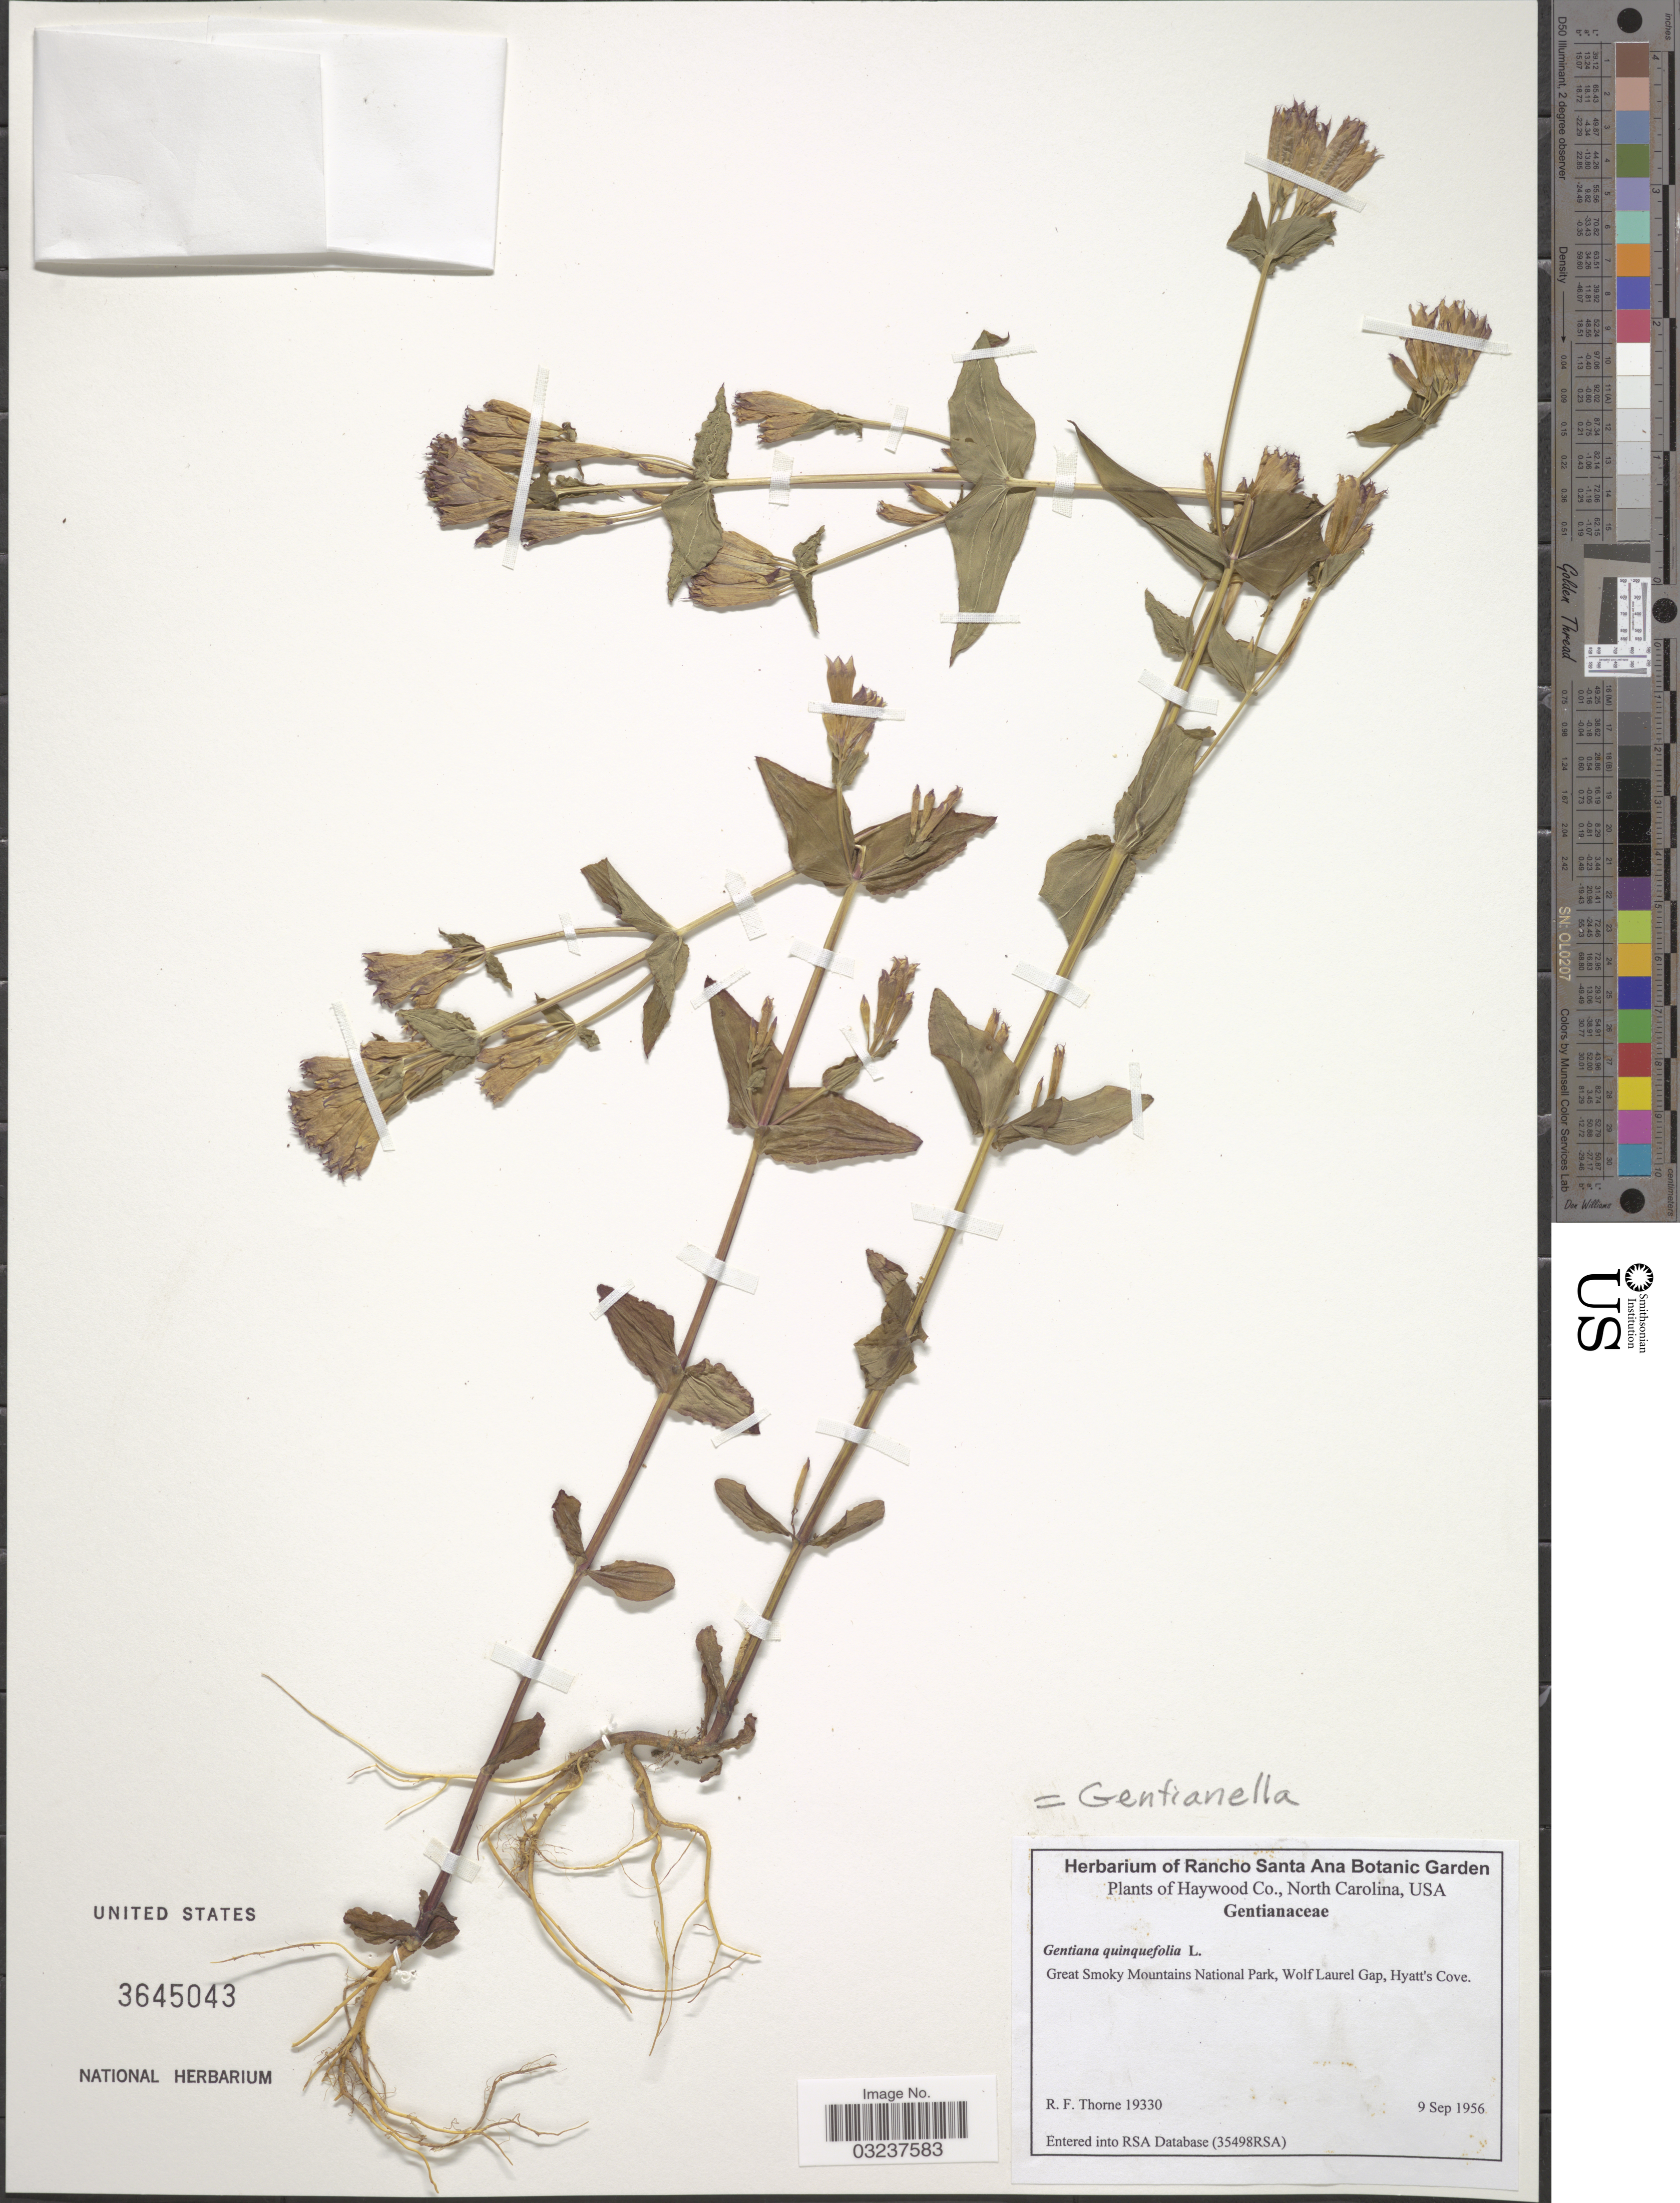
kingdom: Plantae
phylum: Tracheophyta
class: Magnoliopsida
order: Gentianales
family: Gentianaceae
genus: Gentianella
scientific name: Gentianella quinquefolia subsp. quinquefolia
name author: (L.) Small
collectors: R. Thorne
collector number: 19330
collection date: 1956-09-09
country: United States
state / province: North Carolina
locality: Haywood Co., Great Smoky Mountains National Park, Wolf Laurel Gap, Hyatt's Cove.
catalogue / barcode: US 3645043